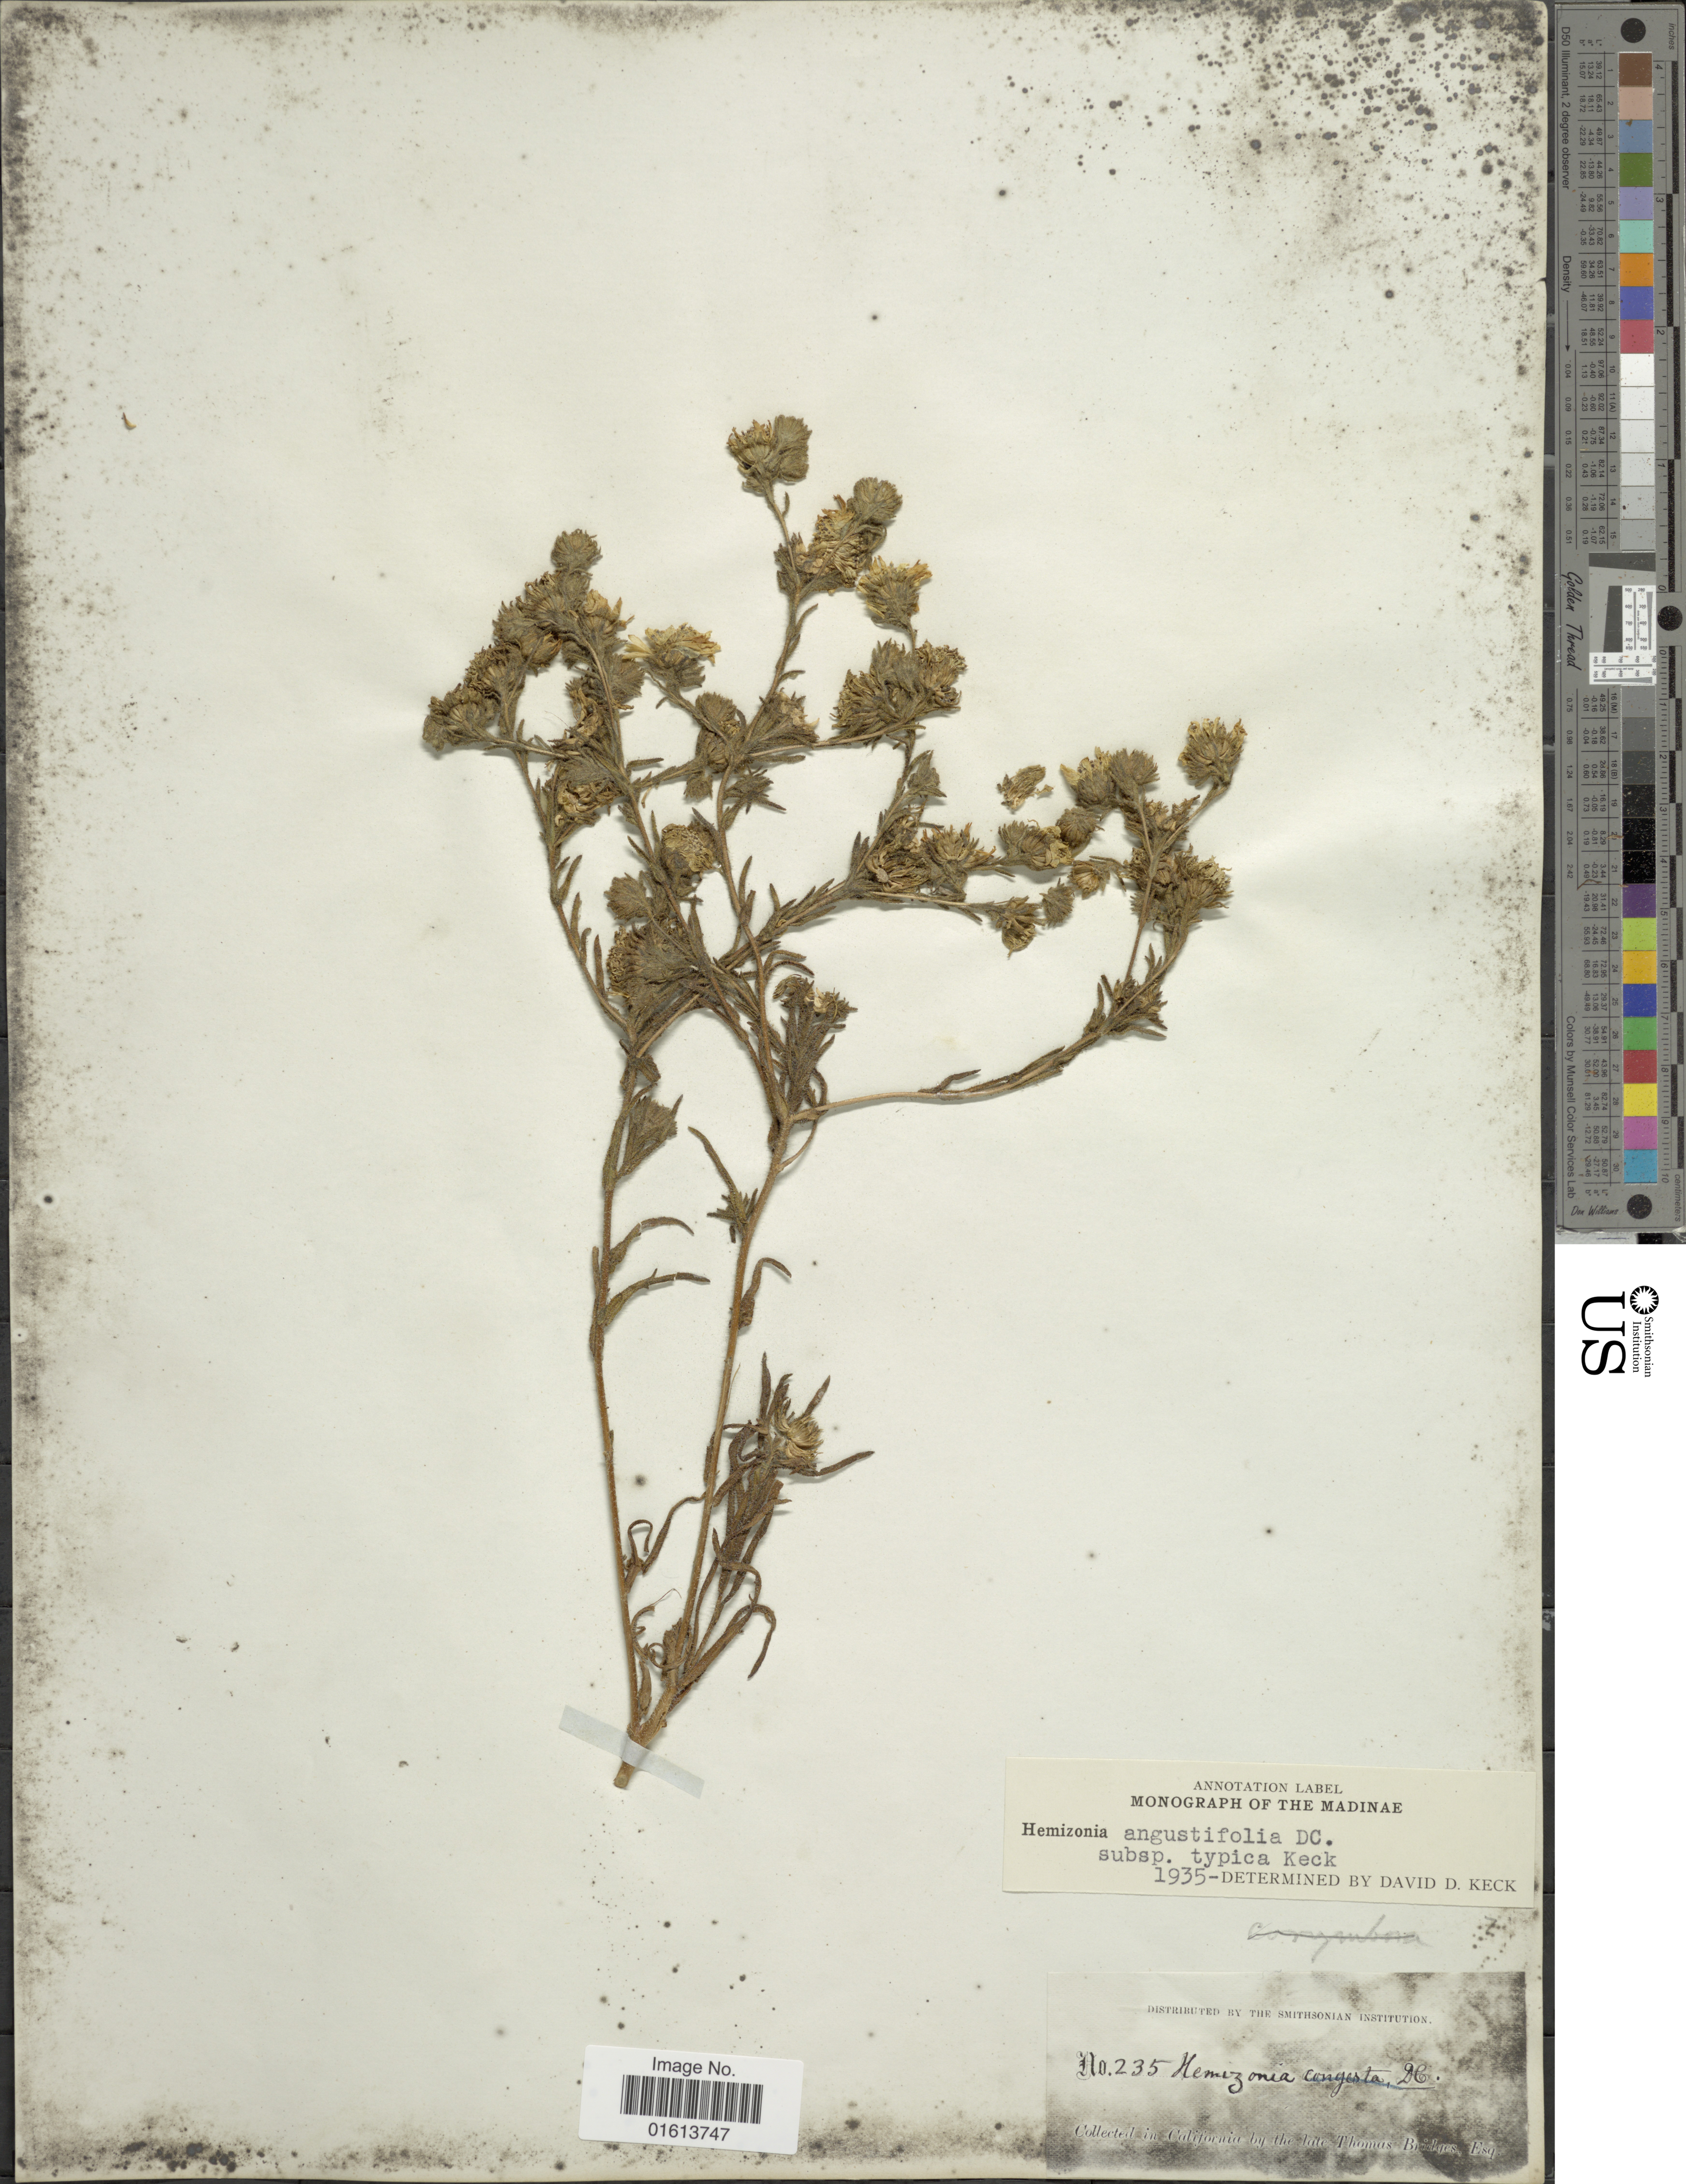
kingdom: Plantae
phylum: Tracheophyta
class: Magnoliopsida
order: Asterales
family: Asteraceae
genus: Deinandra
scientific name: Deinandra corymbosa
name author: (DC.) B.G. Baldwin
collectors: T. Bridges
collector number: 235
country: United States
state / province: California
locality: California.